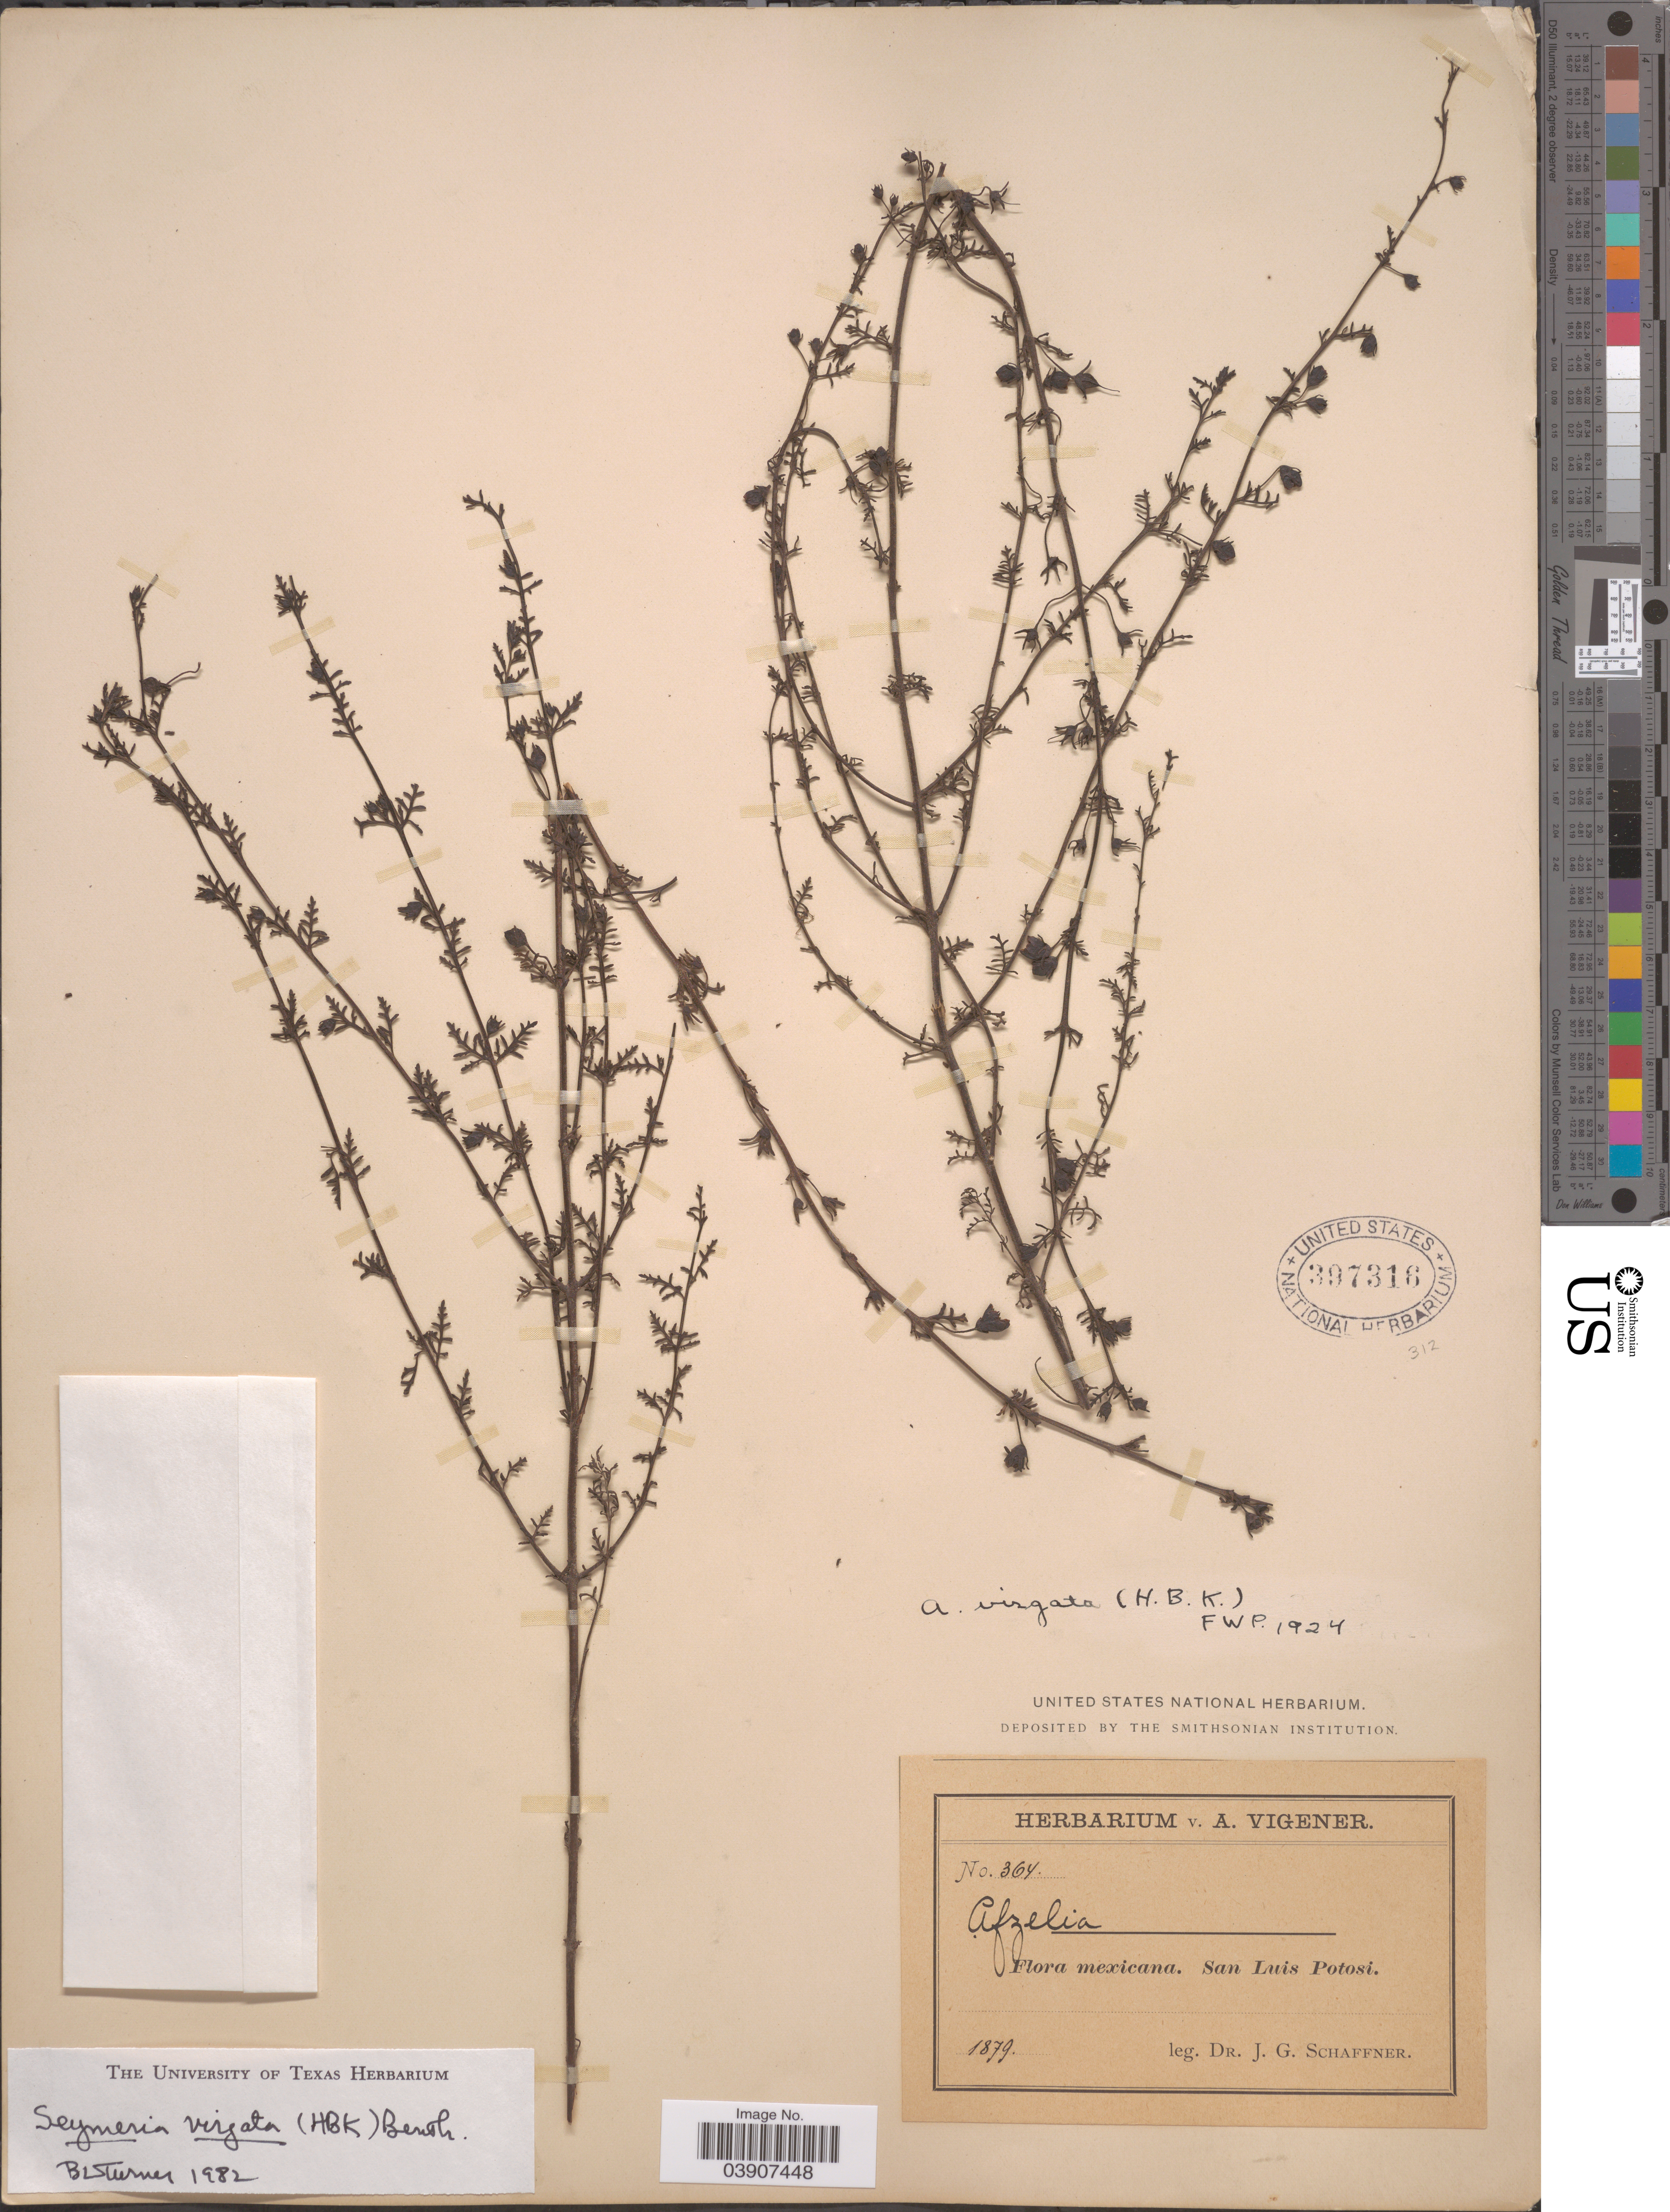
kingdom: Plantae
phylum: Tracheophyta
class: Magnoliopsida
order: Lamiales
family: Orobanchaceae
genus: Seymeria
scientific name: Seymeria virgata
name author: (Kunth) Benth.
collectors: J. G. Schaffner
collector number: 364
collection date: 1879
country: Mexico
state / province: San Luis Potosí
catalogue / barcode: US 397316